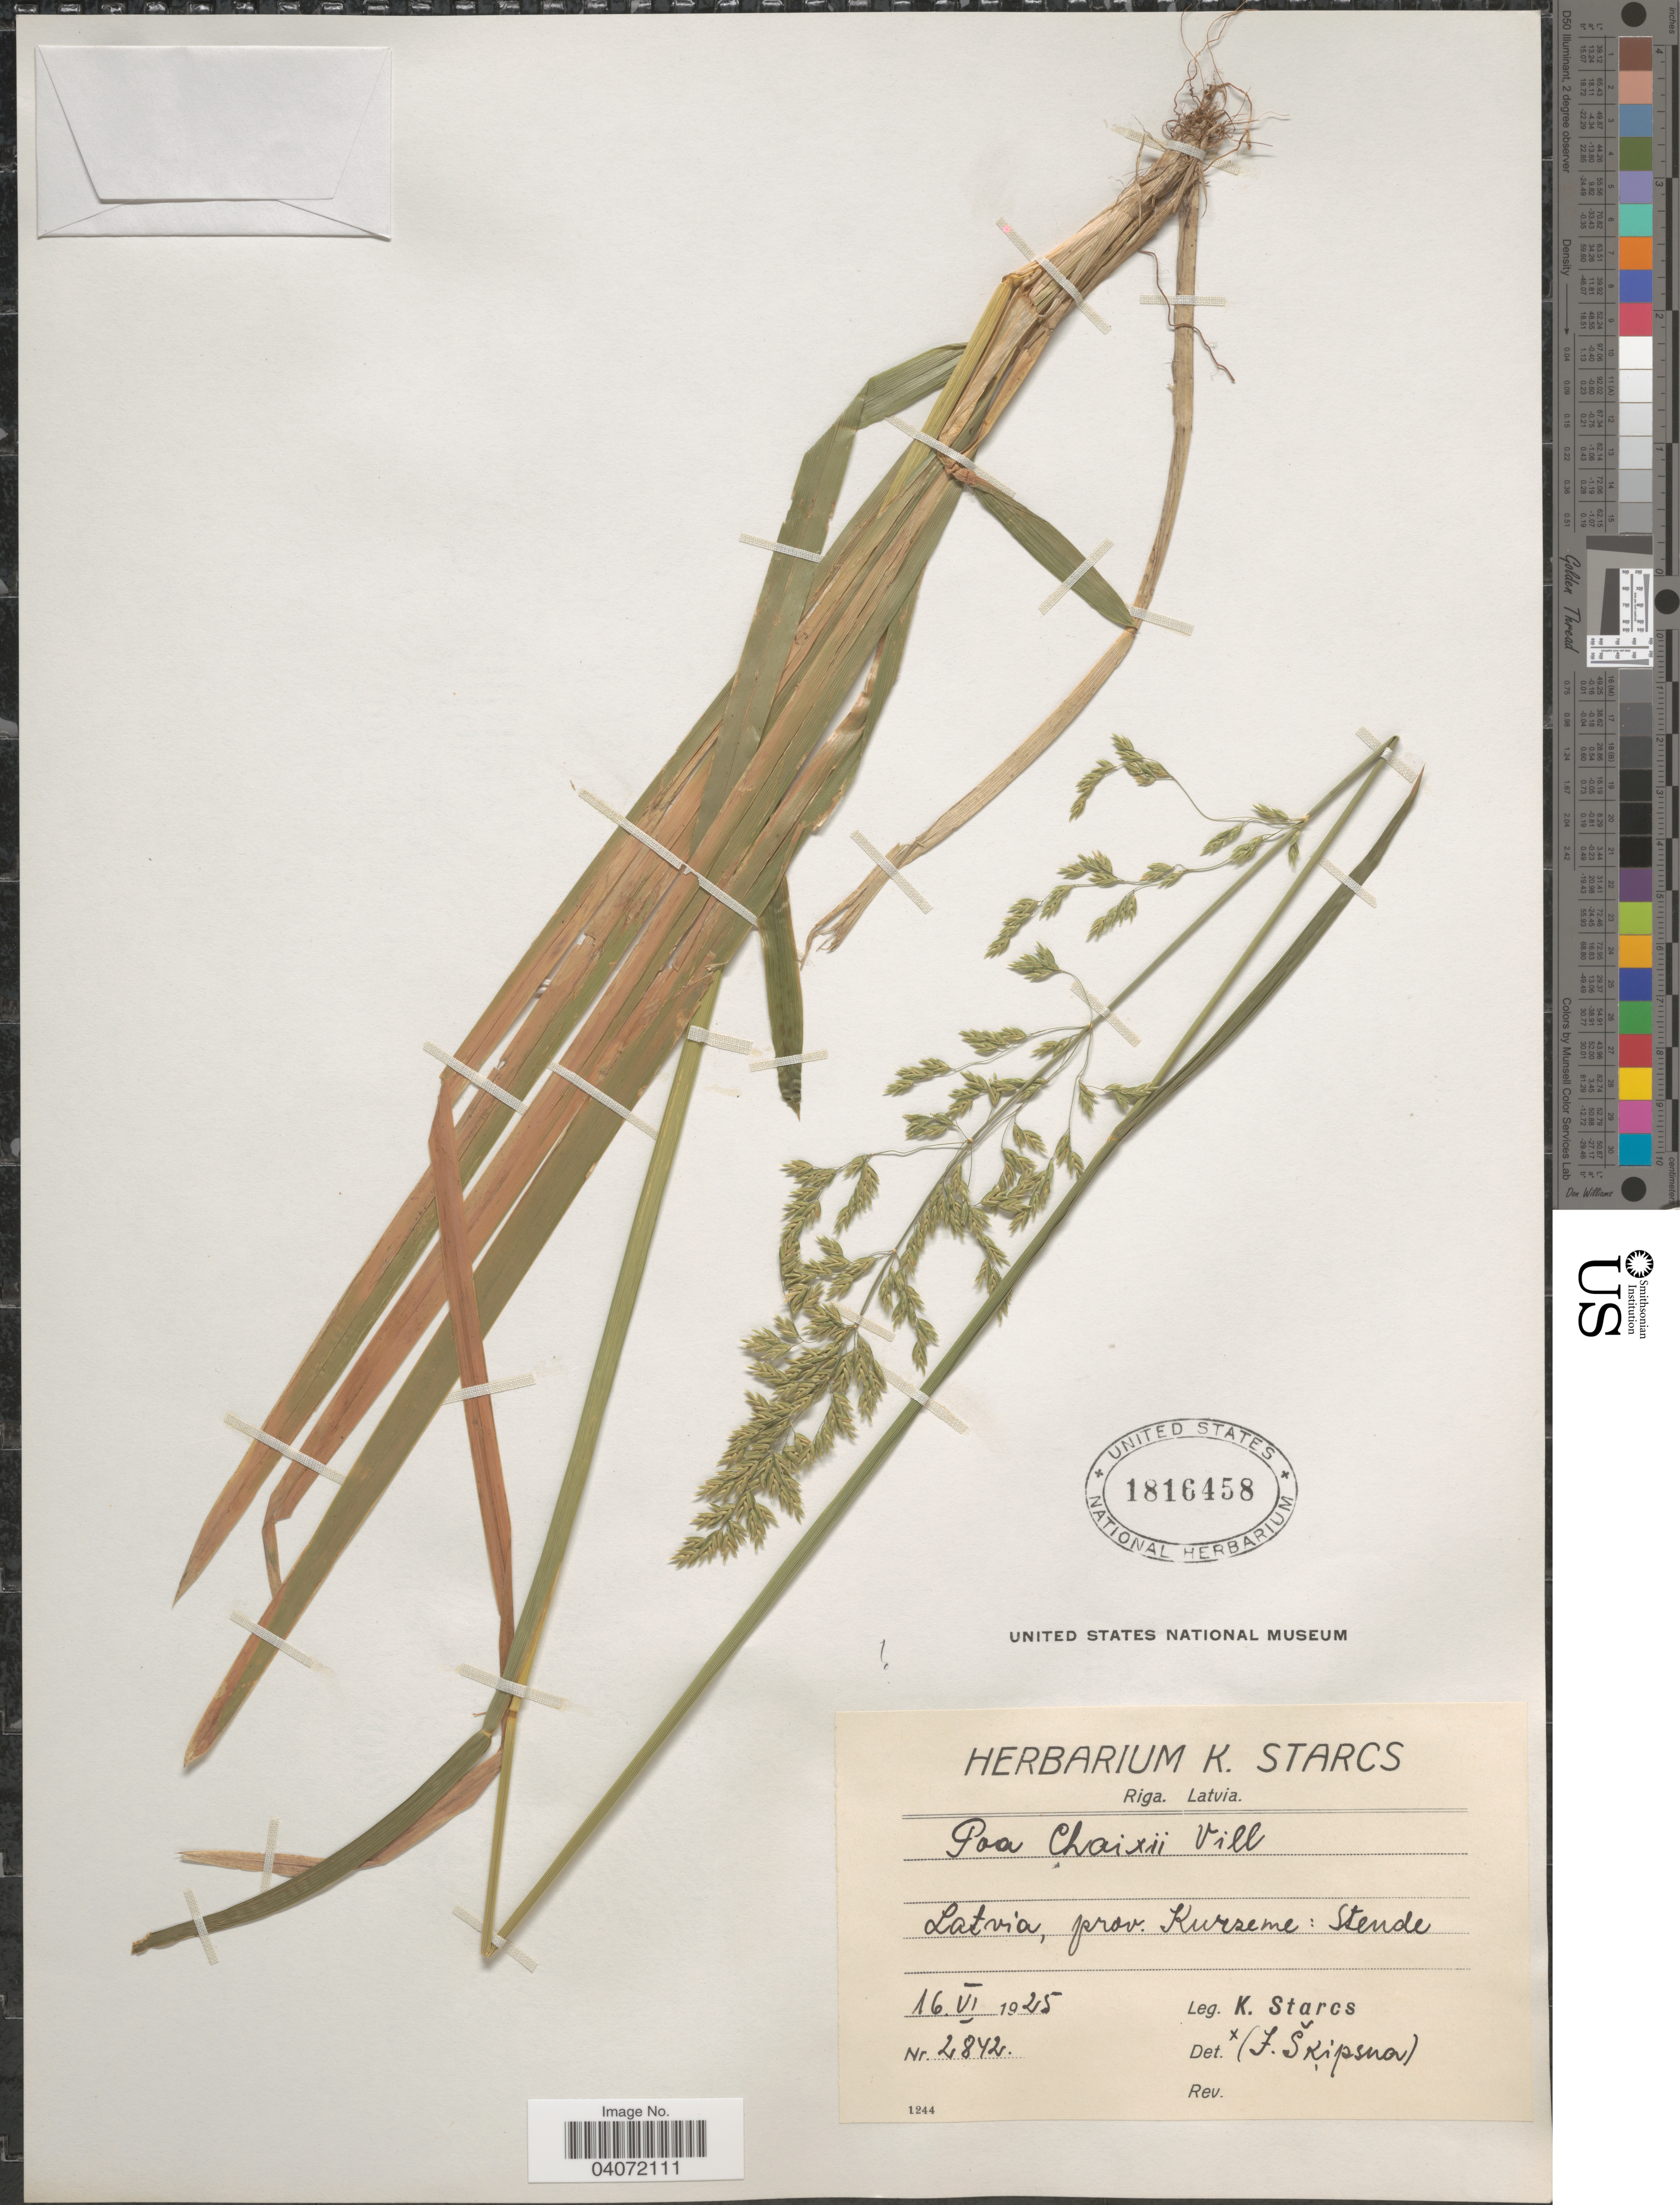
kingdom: Plantae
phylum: Tracheophyta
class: Liliopsida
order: Poales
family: Poaceae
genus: Poa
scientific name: Poa chaixii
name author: Vill.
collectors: K. Starcs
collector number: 2842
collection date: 1925-06-16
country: Latvia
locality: Prov. Kurseme: Steude. [interpreted]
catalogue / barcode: US 1816458